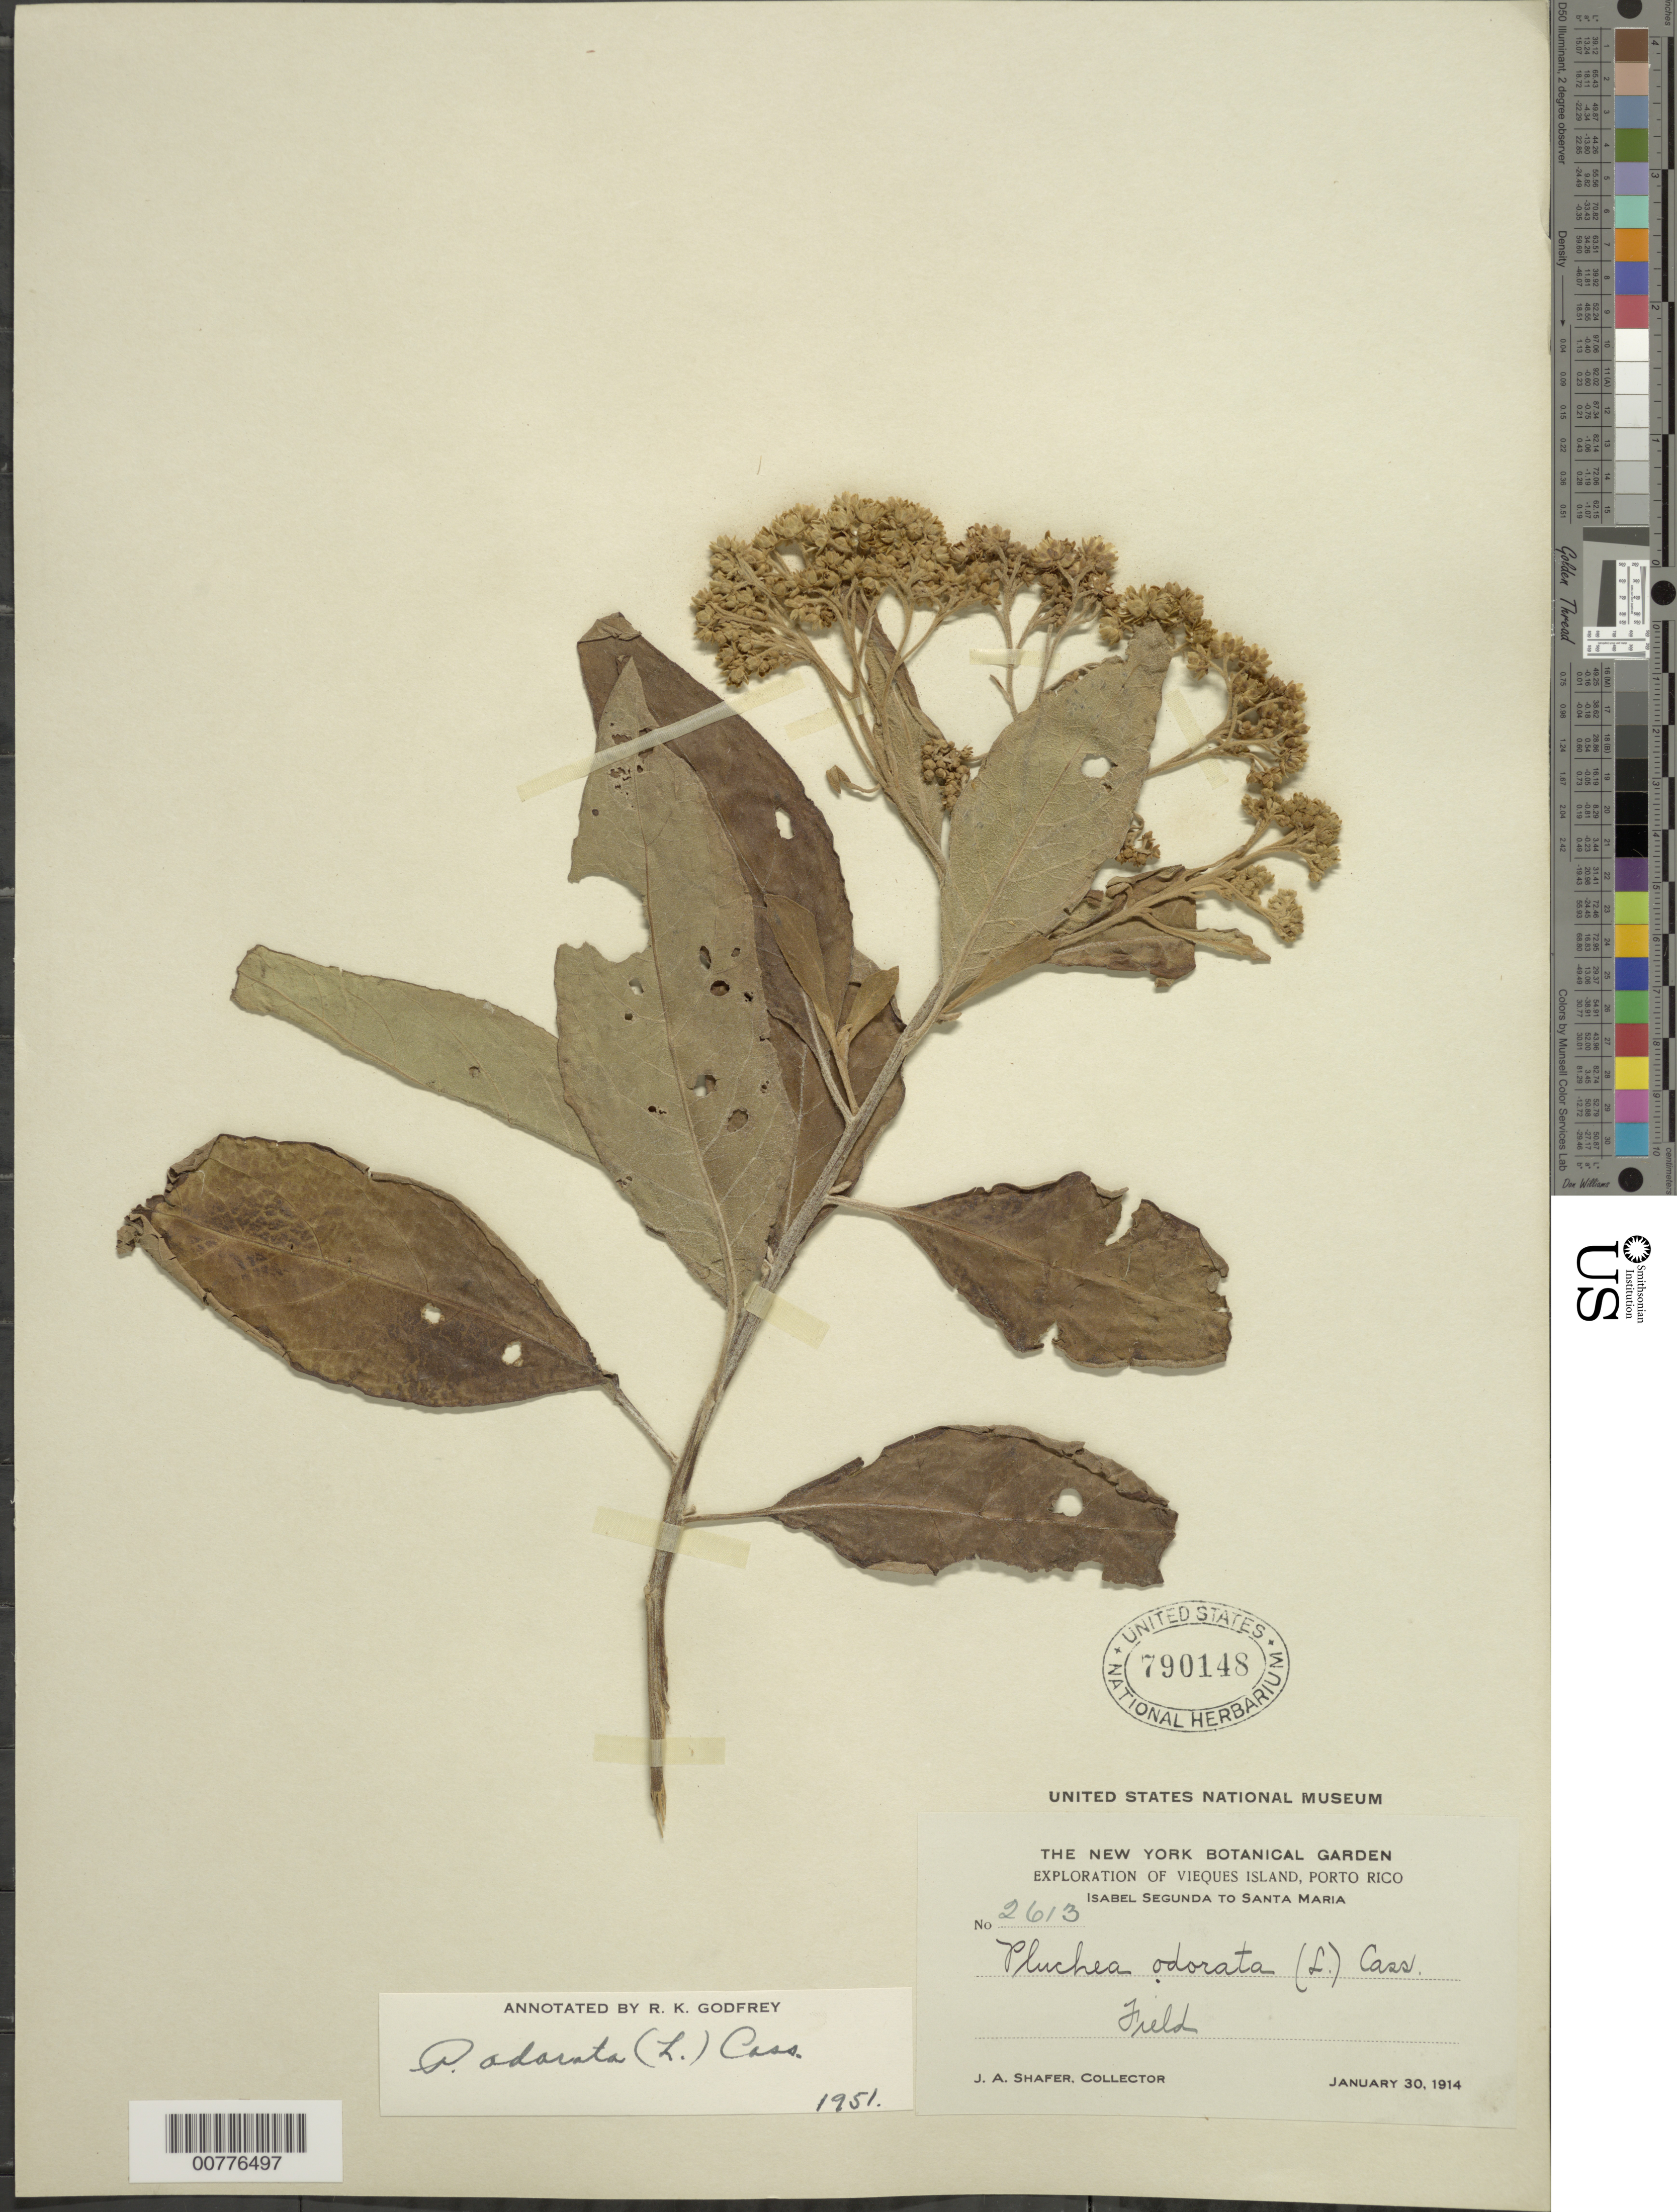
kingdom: Plantae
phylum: Tracheophyta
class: Magnoliopsida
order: Asterales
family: Asteraceae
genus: Pluchea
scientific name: Pluchea carolinensis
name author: (Jacq.) D. Don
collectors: J. A. Shafer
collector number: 2613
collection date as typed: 30 Jan 1914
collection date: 1914-01-30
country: Puerto Rico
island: Vieques I.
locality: Isabel Segunda to Santa Maria. Field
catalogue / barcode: US 790148